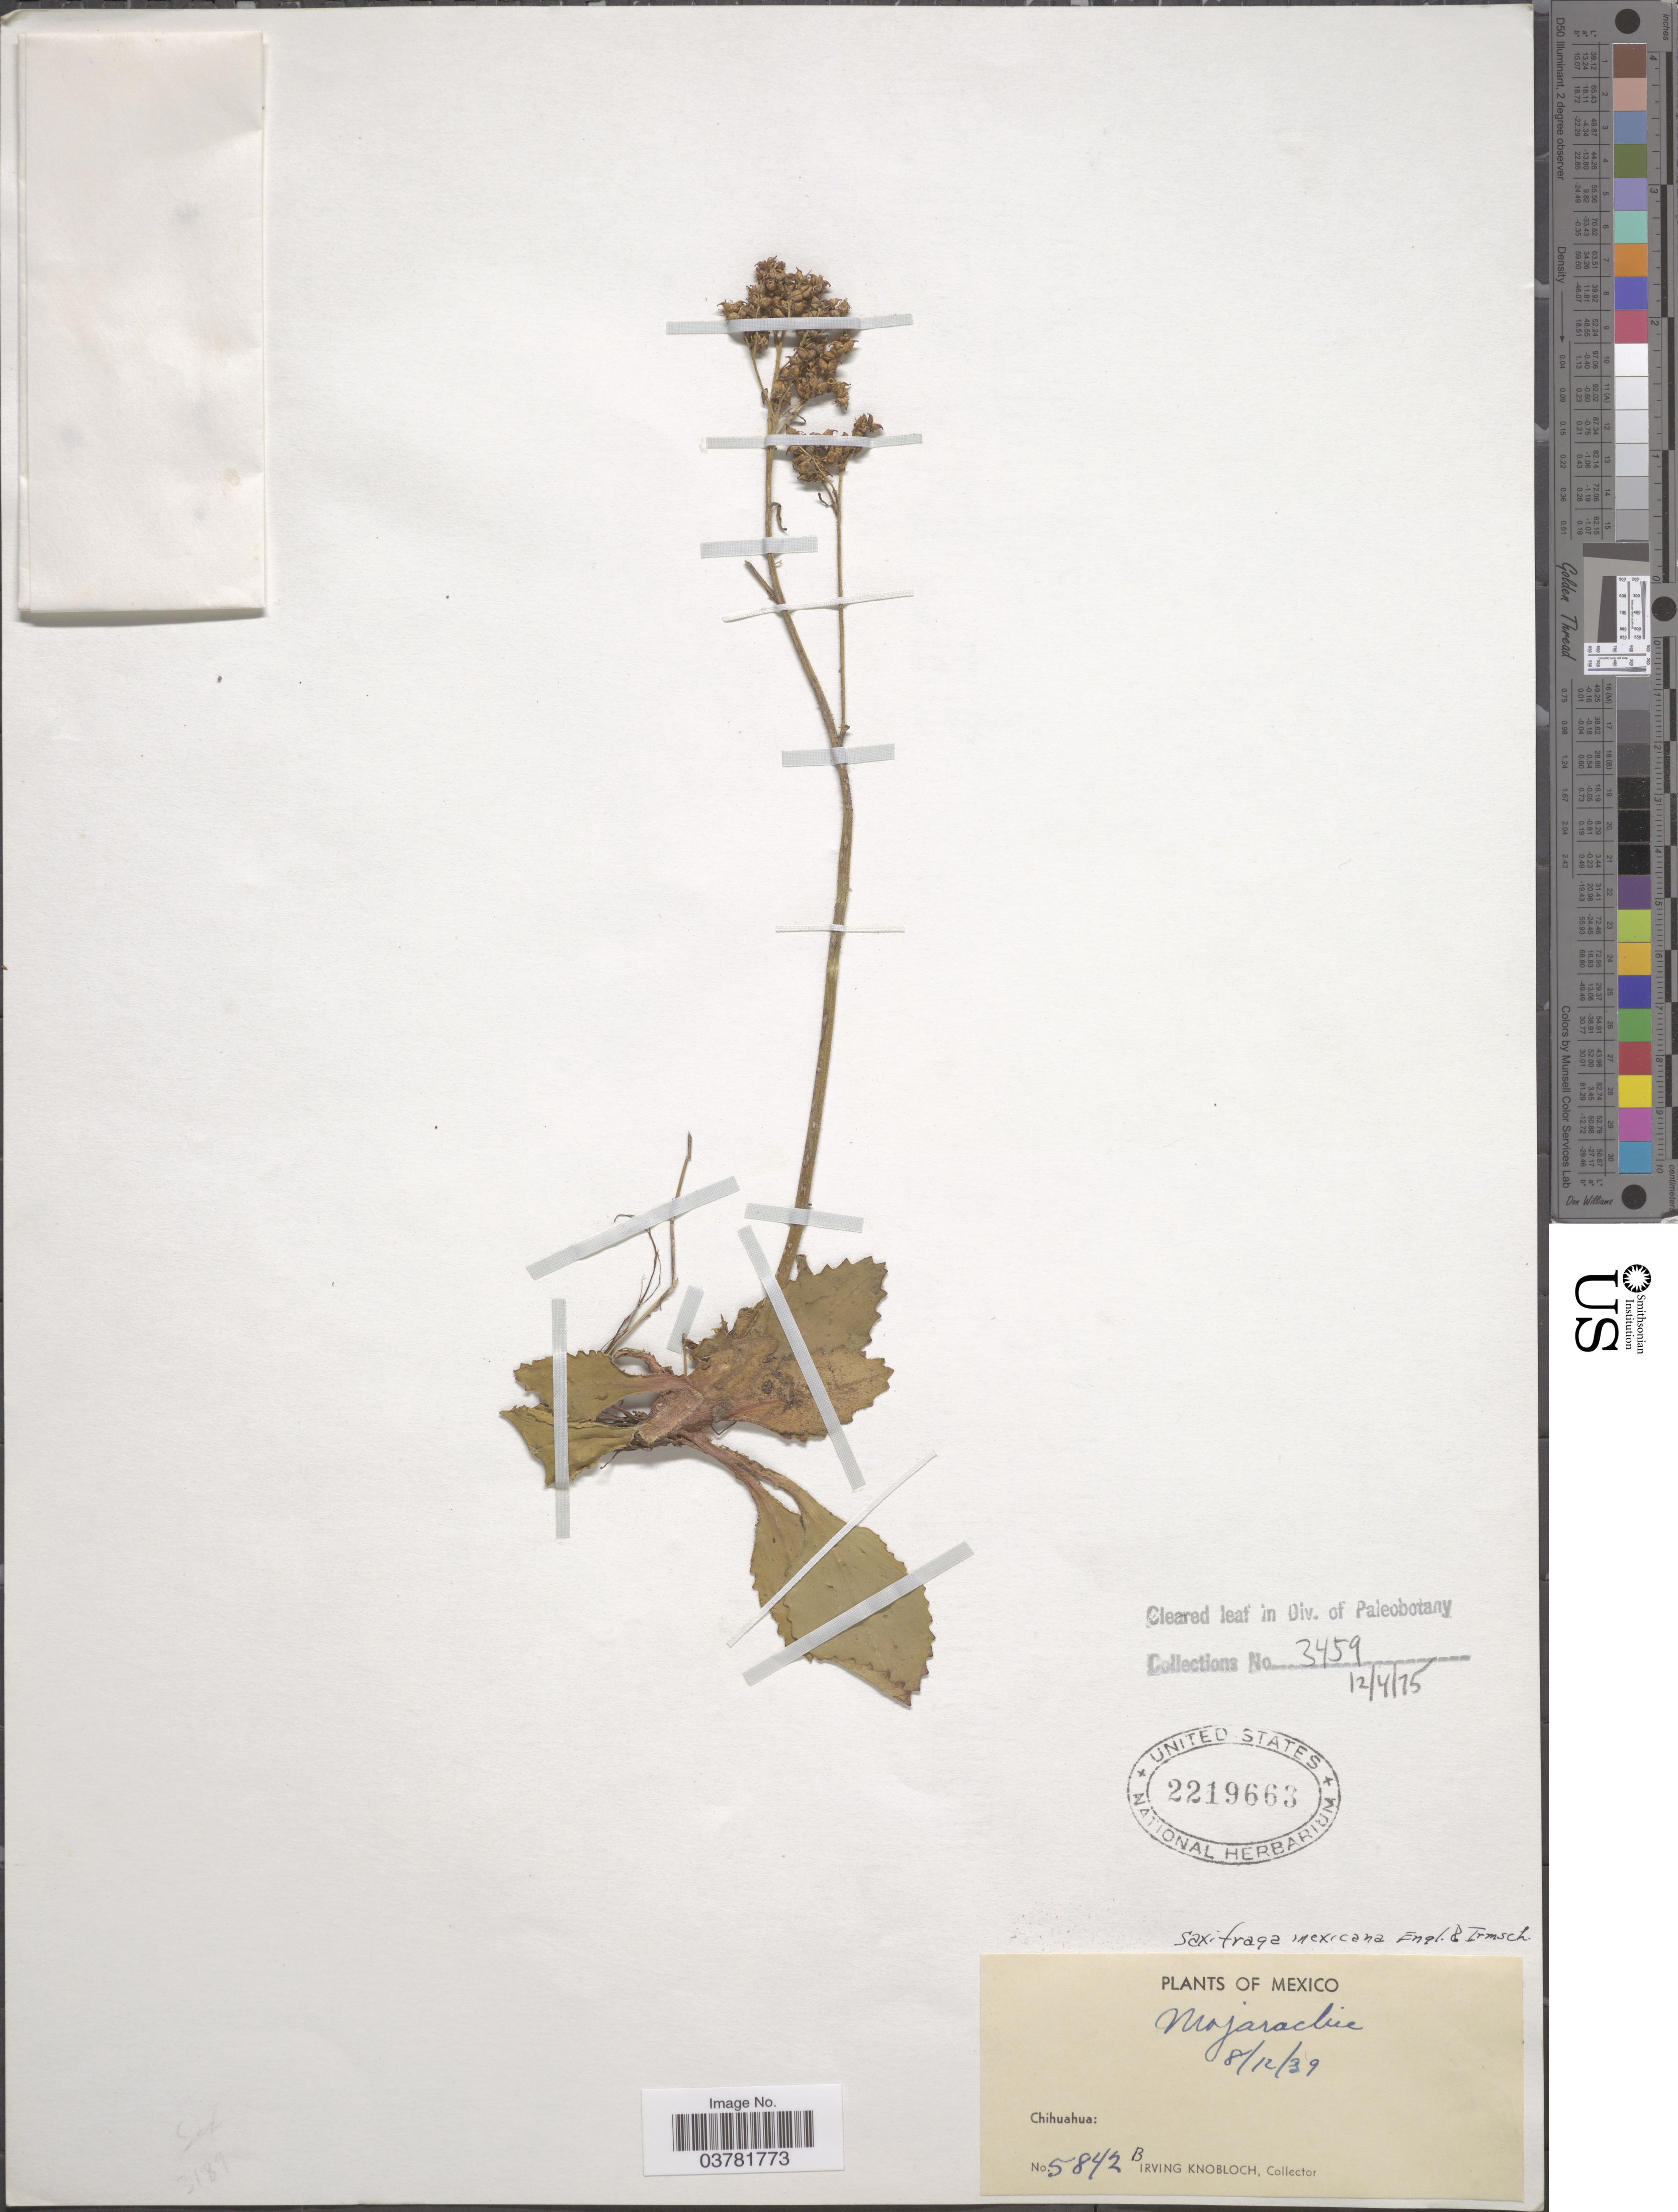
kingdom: Plantae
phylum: Tracheophyta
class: Magnoliopsida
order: Saxifragales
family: Saxifragaceae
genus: Micranthes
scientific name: Micranthes mexicana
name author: (Engl. & Irmsch.) Brouillet & Gornall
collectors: I. W. Knobloch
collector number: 5842B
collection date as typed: Transcribed d/m/y: 8/12/39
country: Mexico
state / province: Chihuahua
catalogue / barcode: US 2219663